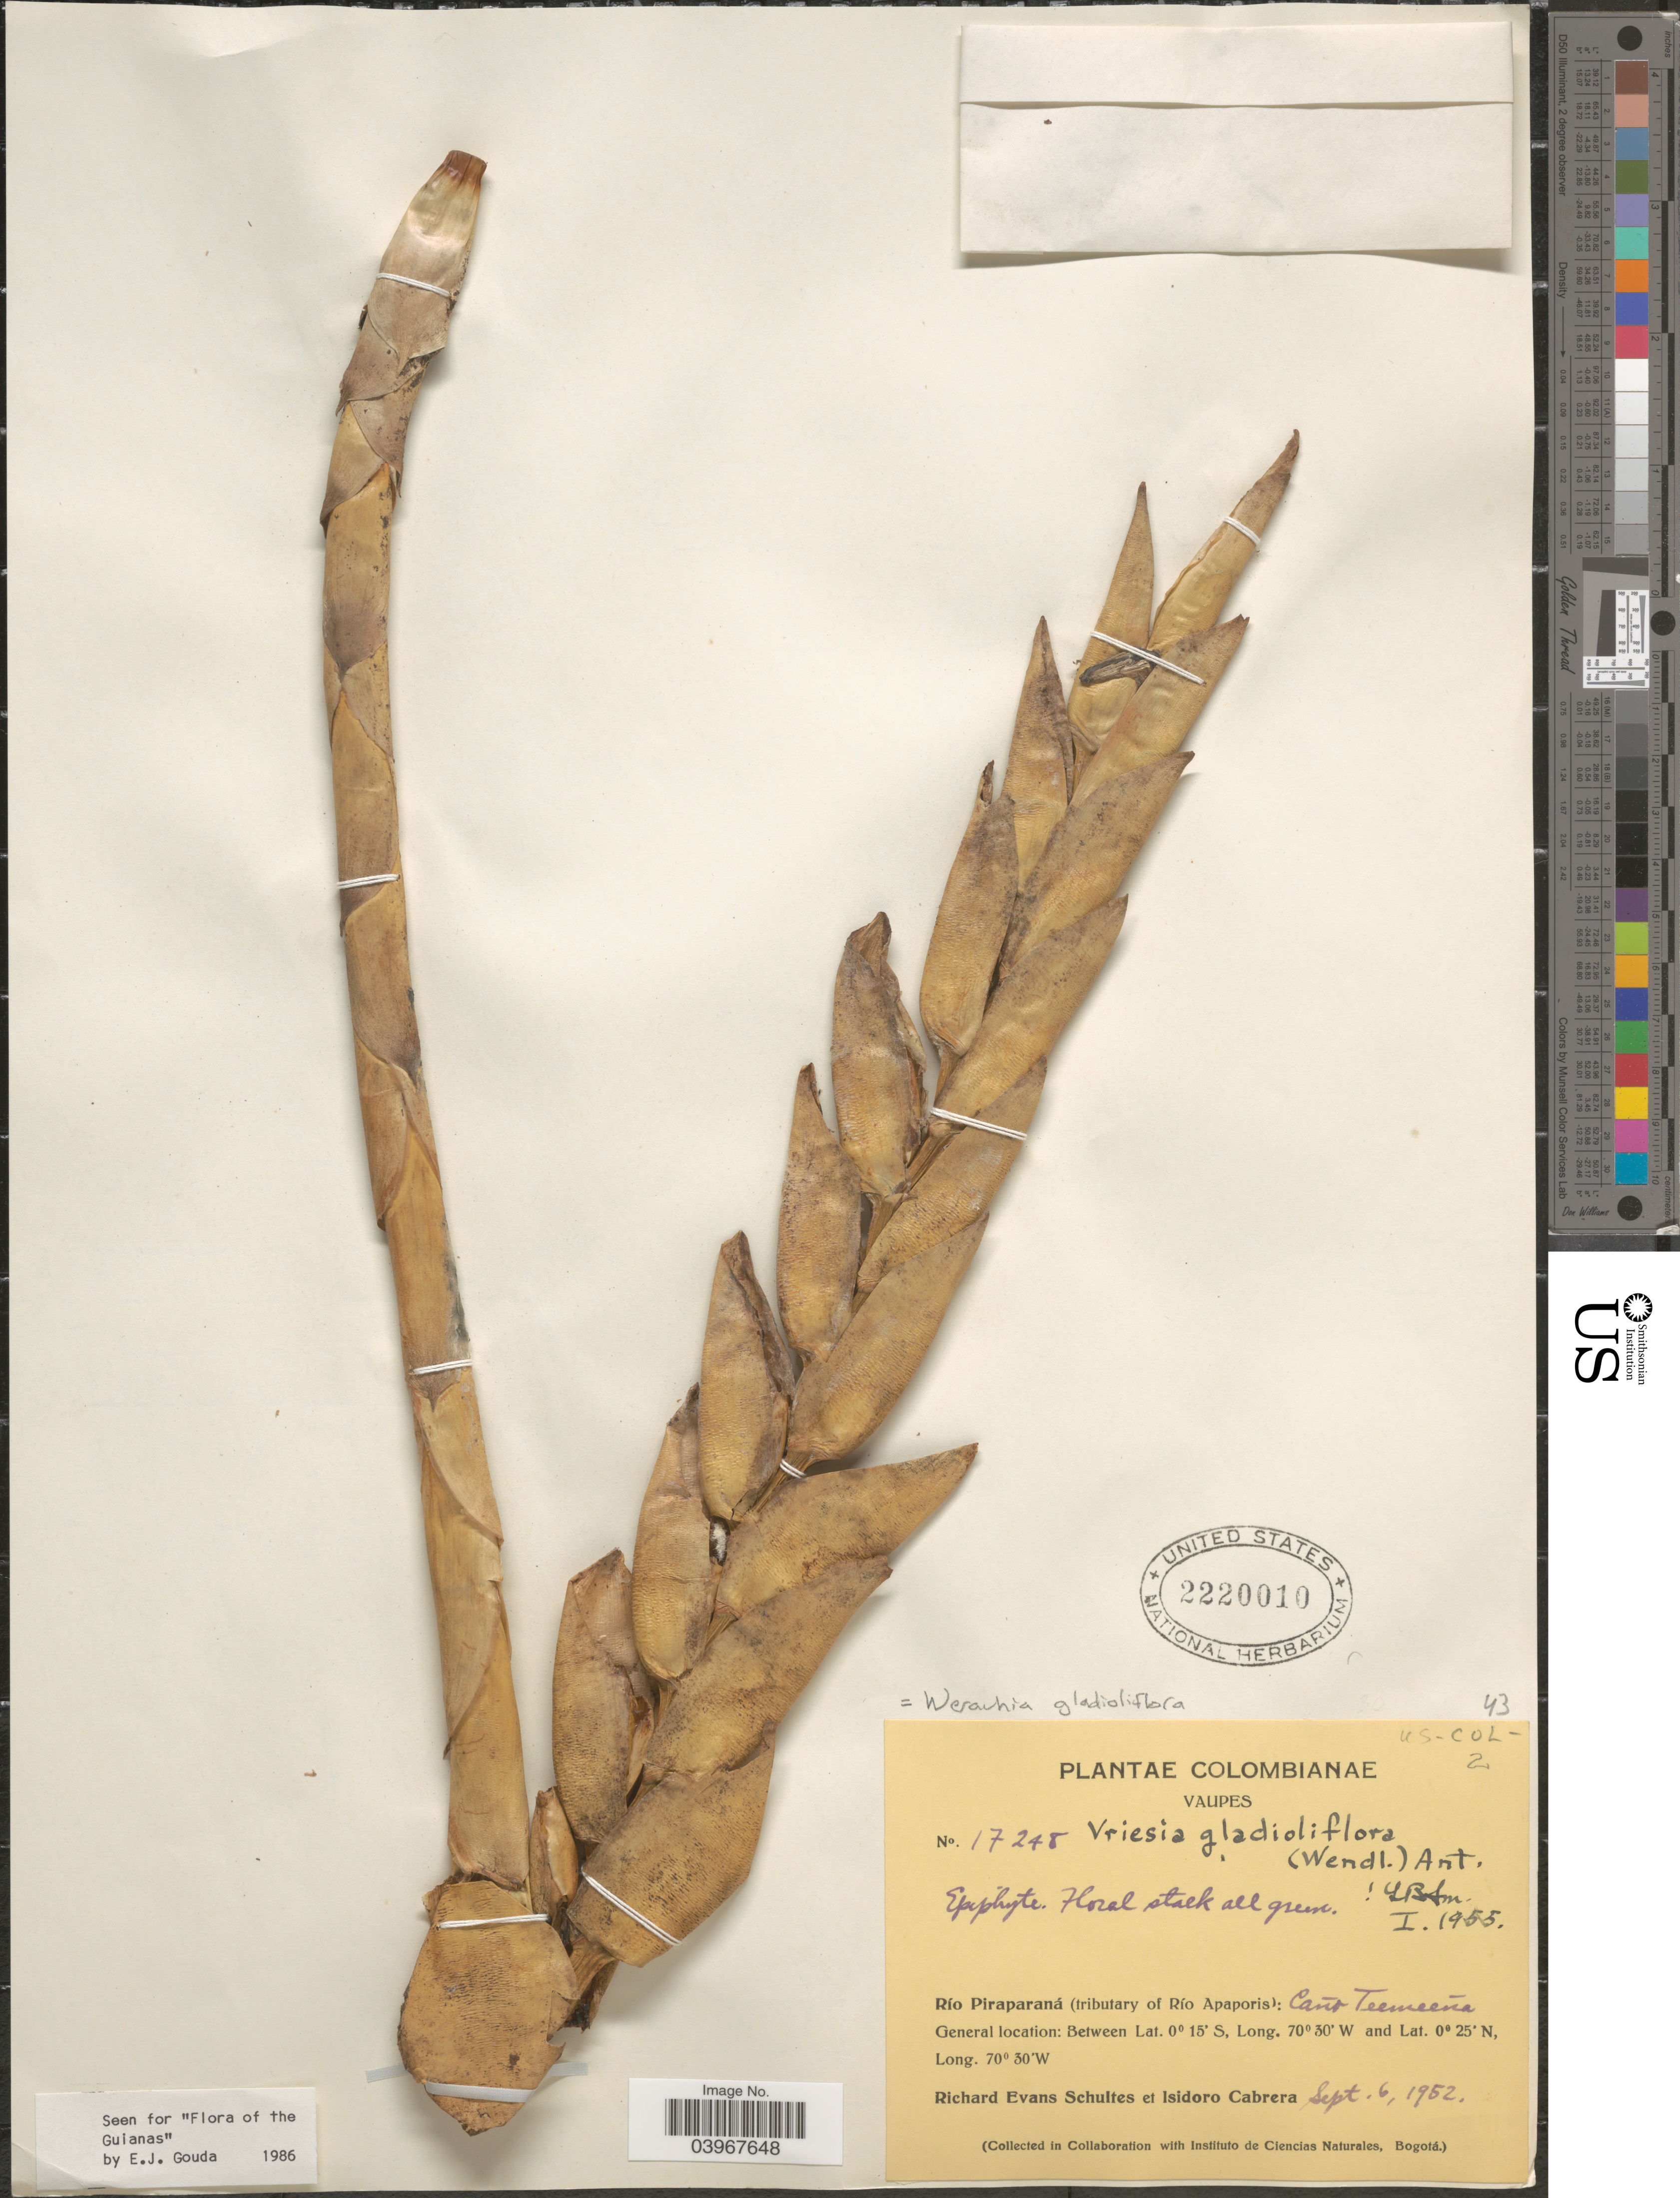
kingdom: Plantae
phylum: Tracheophyta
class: Liliopsida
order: Poales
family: Bromeliaceae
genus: Werauhia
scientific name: Werauhia gladioliflora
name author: (H. Wendl.) J.R. Grant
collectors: R. E. Schultes & I. Cabrera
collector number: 17248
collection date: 1952-09-06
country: Colombia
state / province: Vaupés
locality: Río Piraparaná (tributary of Río Apaporis); Caño Teemeeña.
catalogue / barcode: US 2220010